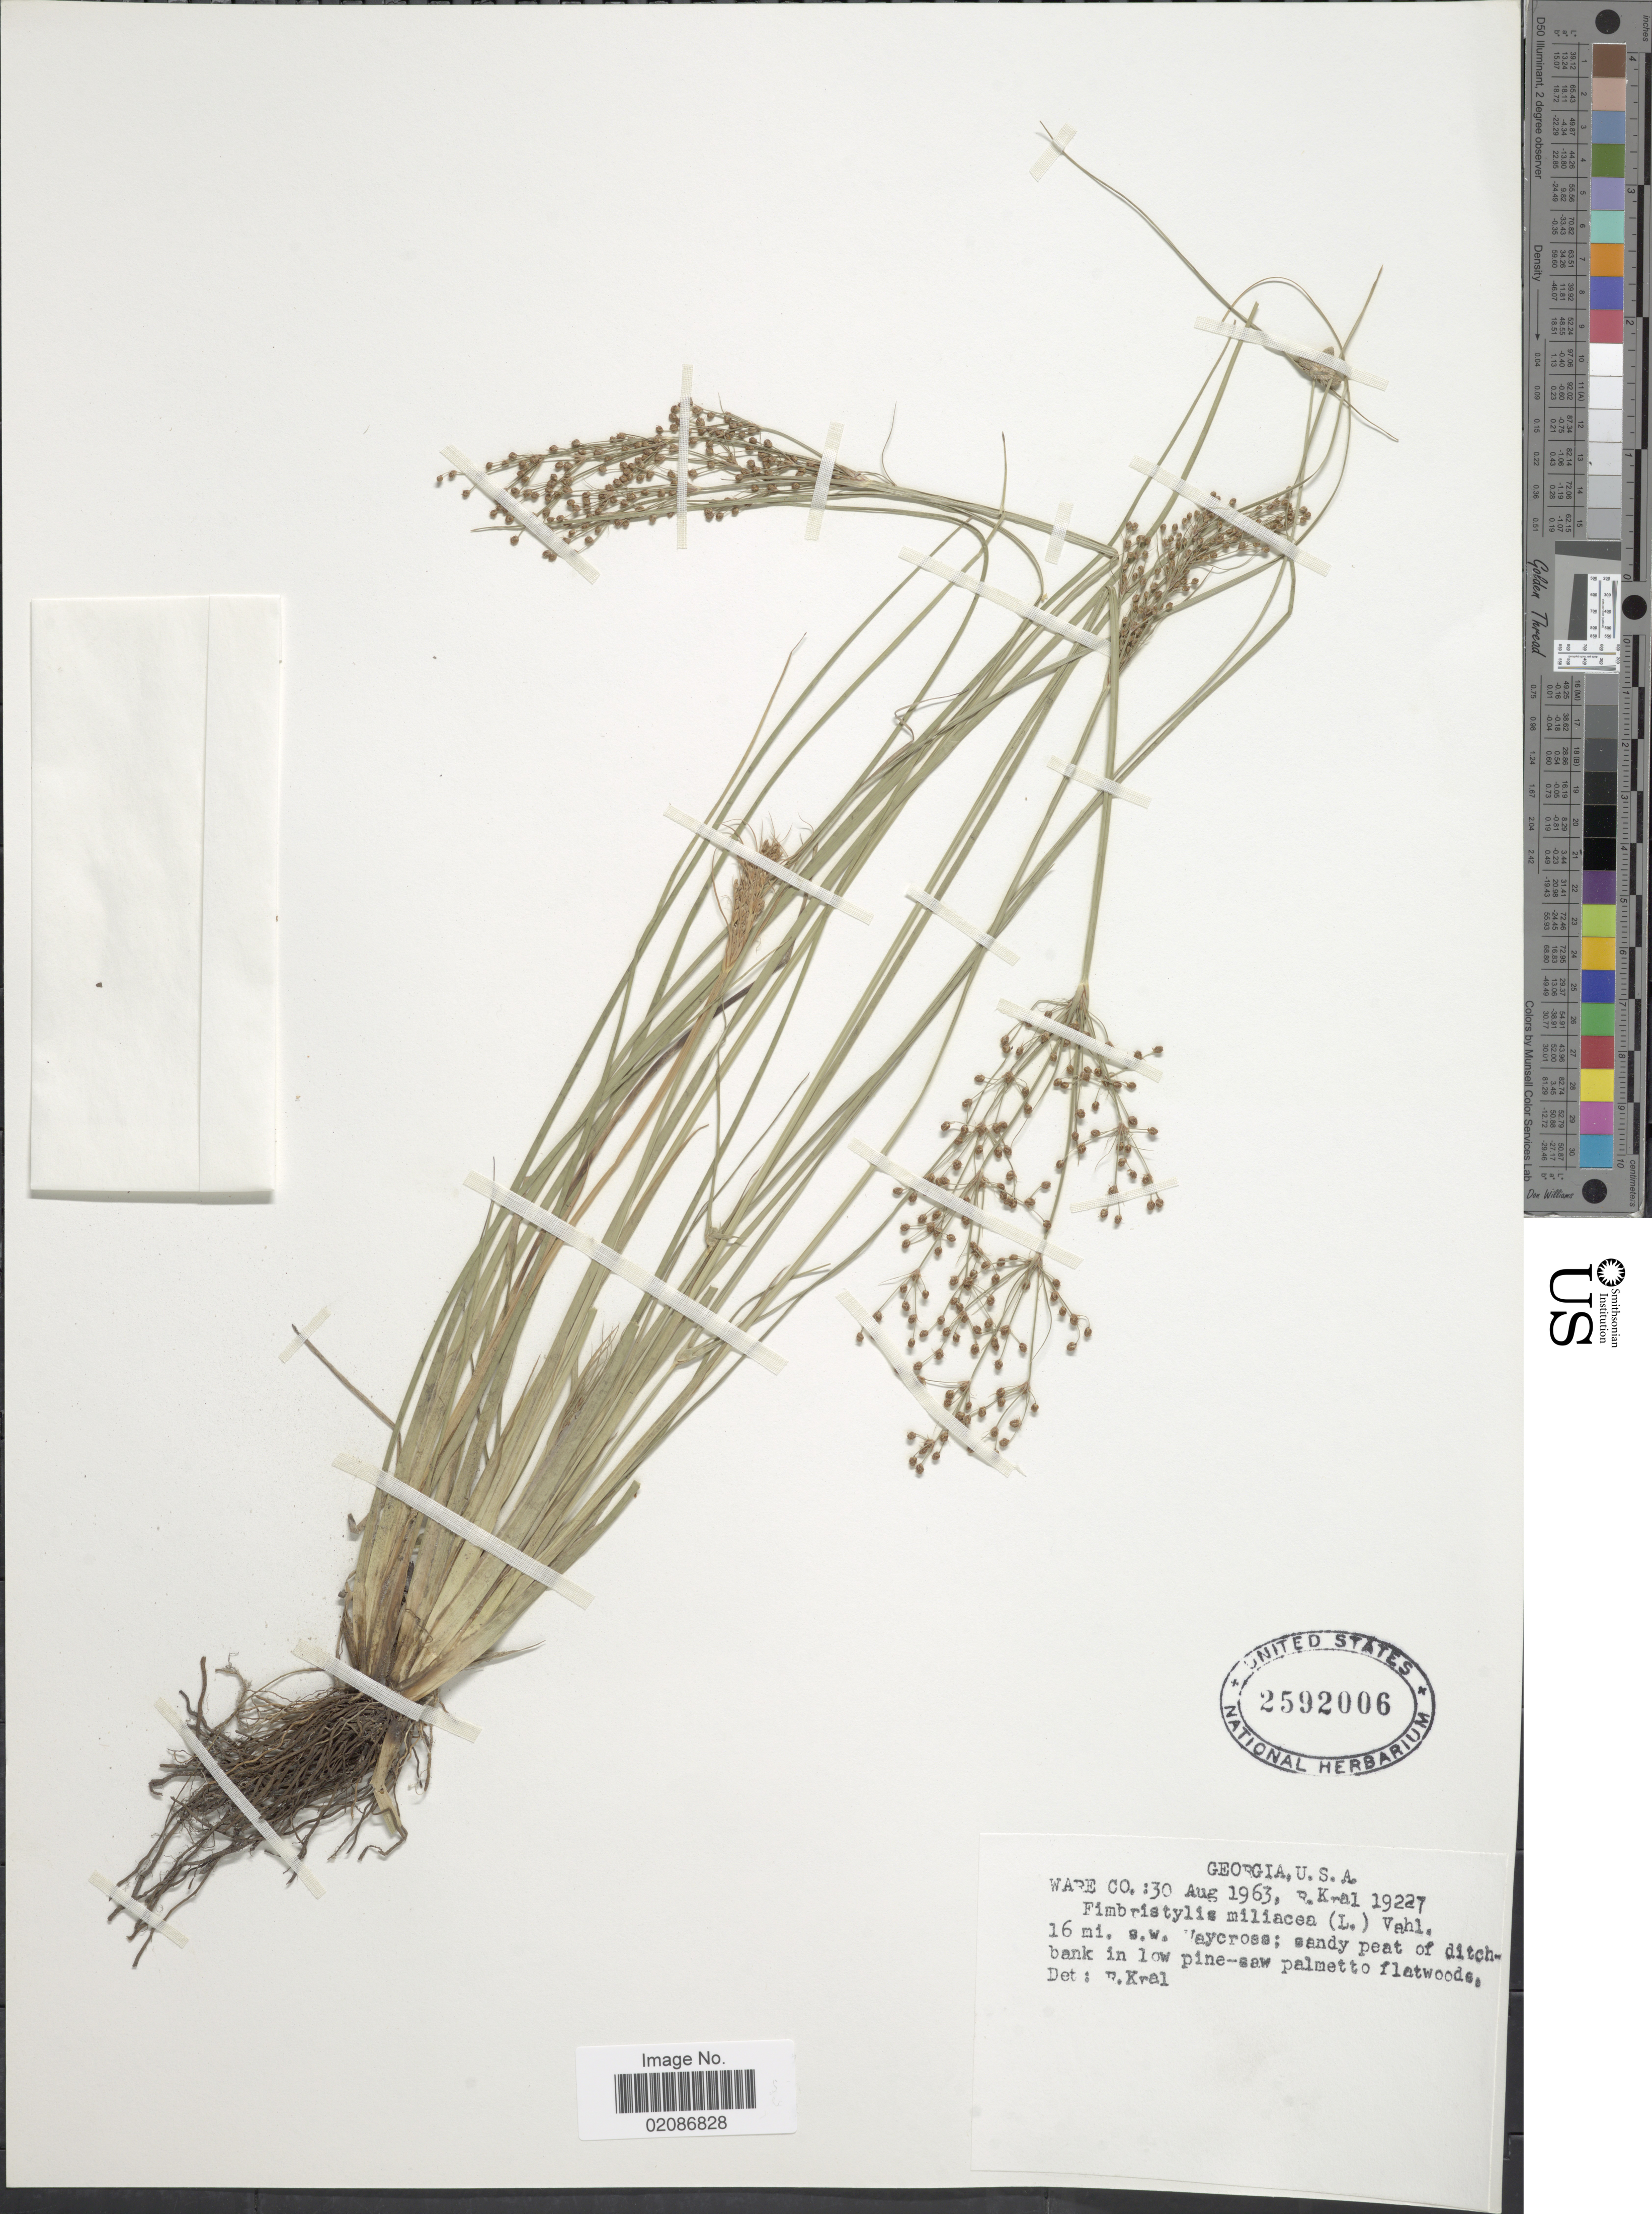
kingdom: Plantae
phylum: Tracheophyta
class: Liliopsida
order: Poales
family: Cyperaceae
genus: Fimbristylis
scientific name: Fimbristylis littoralis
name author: Gaudich.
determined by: Strong, M. T., (US), Smithsonian Institution - National Museum of Natural History (UNITED STATES)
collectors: R. Kral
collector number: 19227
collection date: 1963-08-30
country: United States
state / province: Georgia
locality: Ware Co.: 16 mi. s.w. Waycross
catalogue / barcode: US 2592006